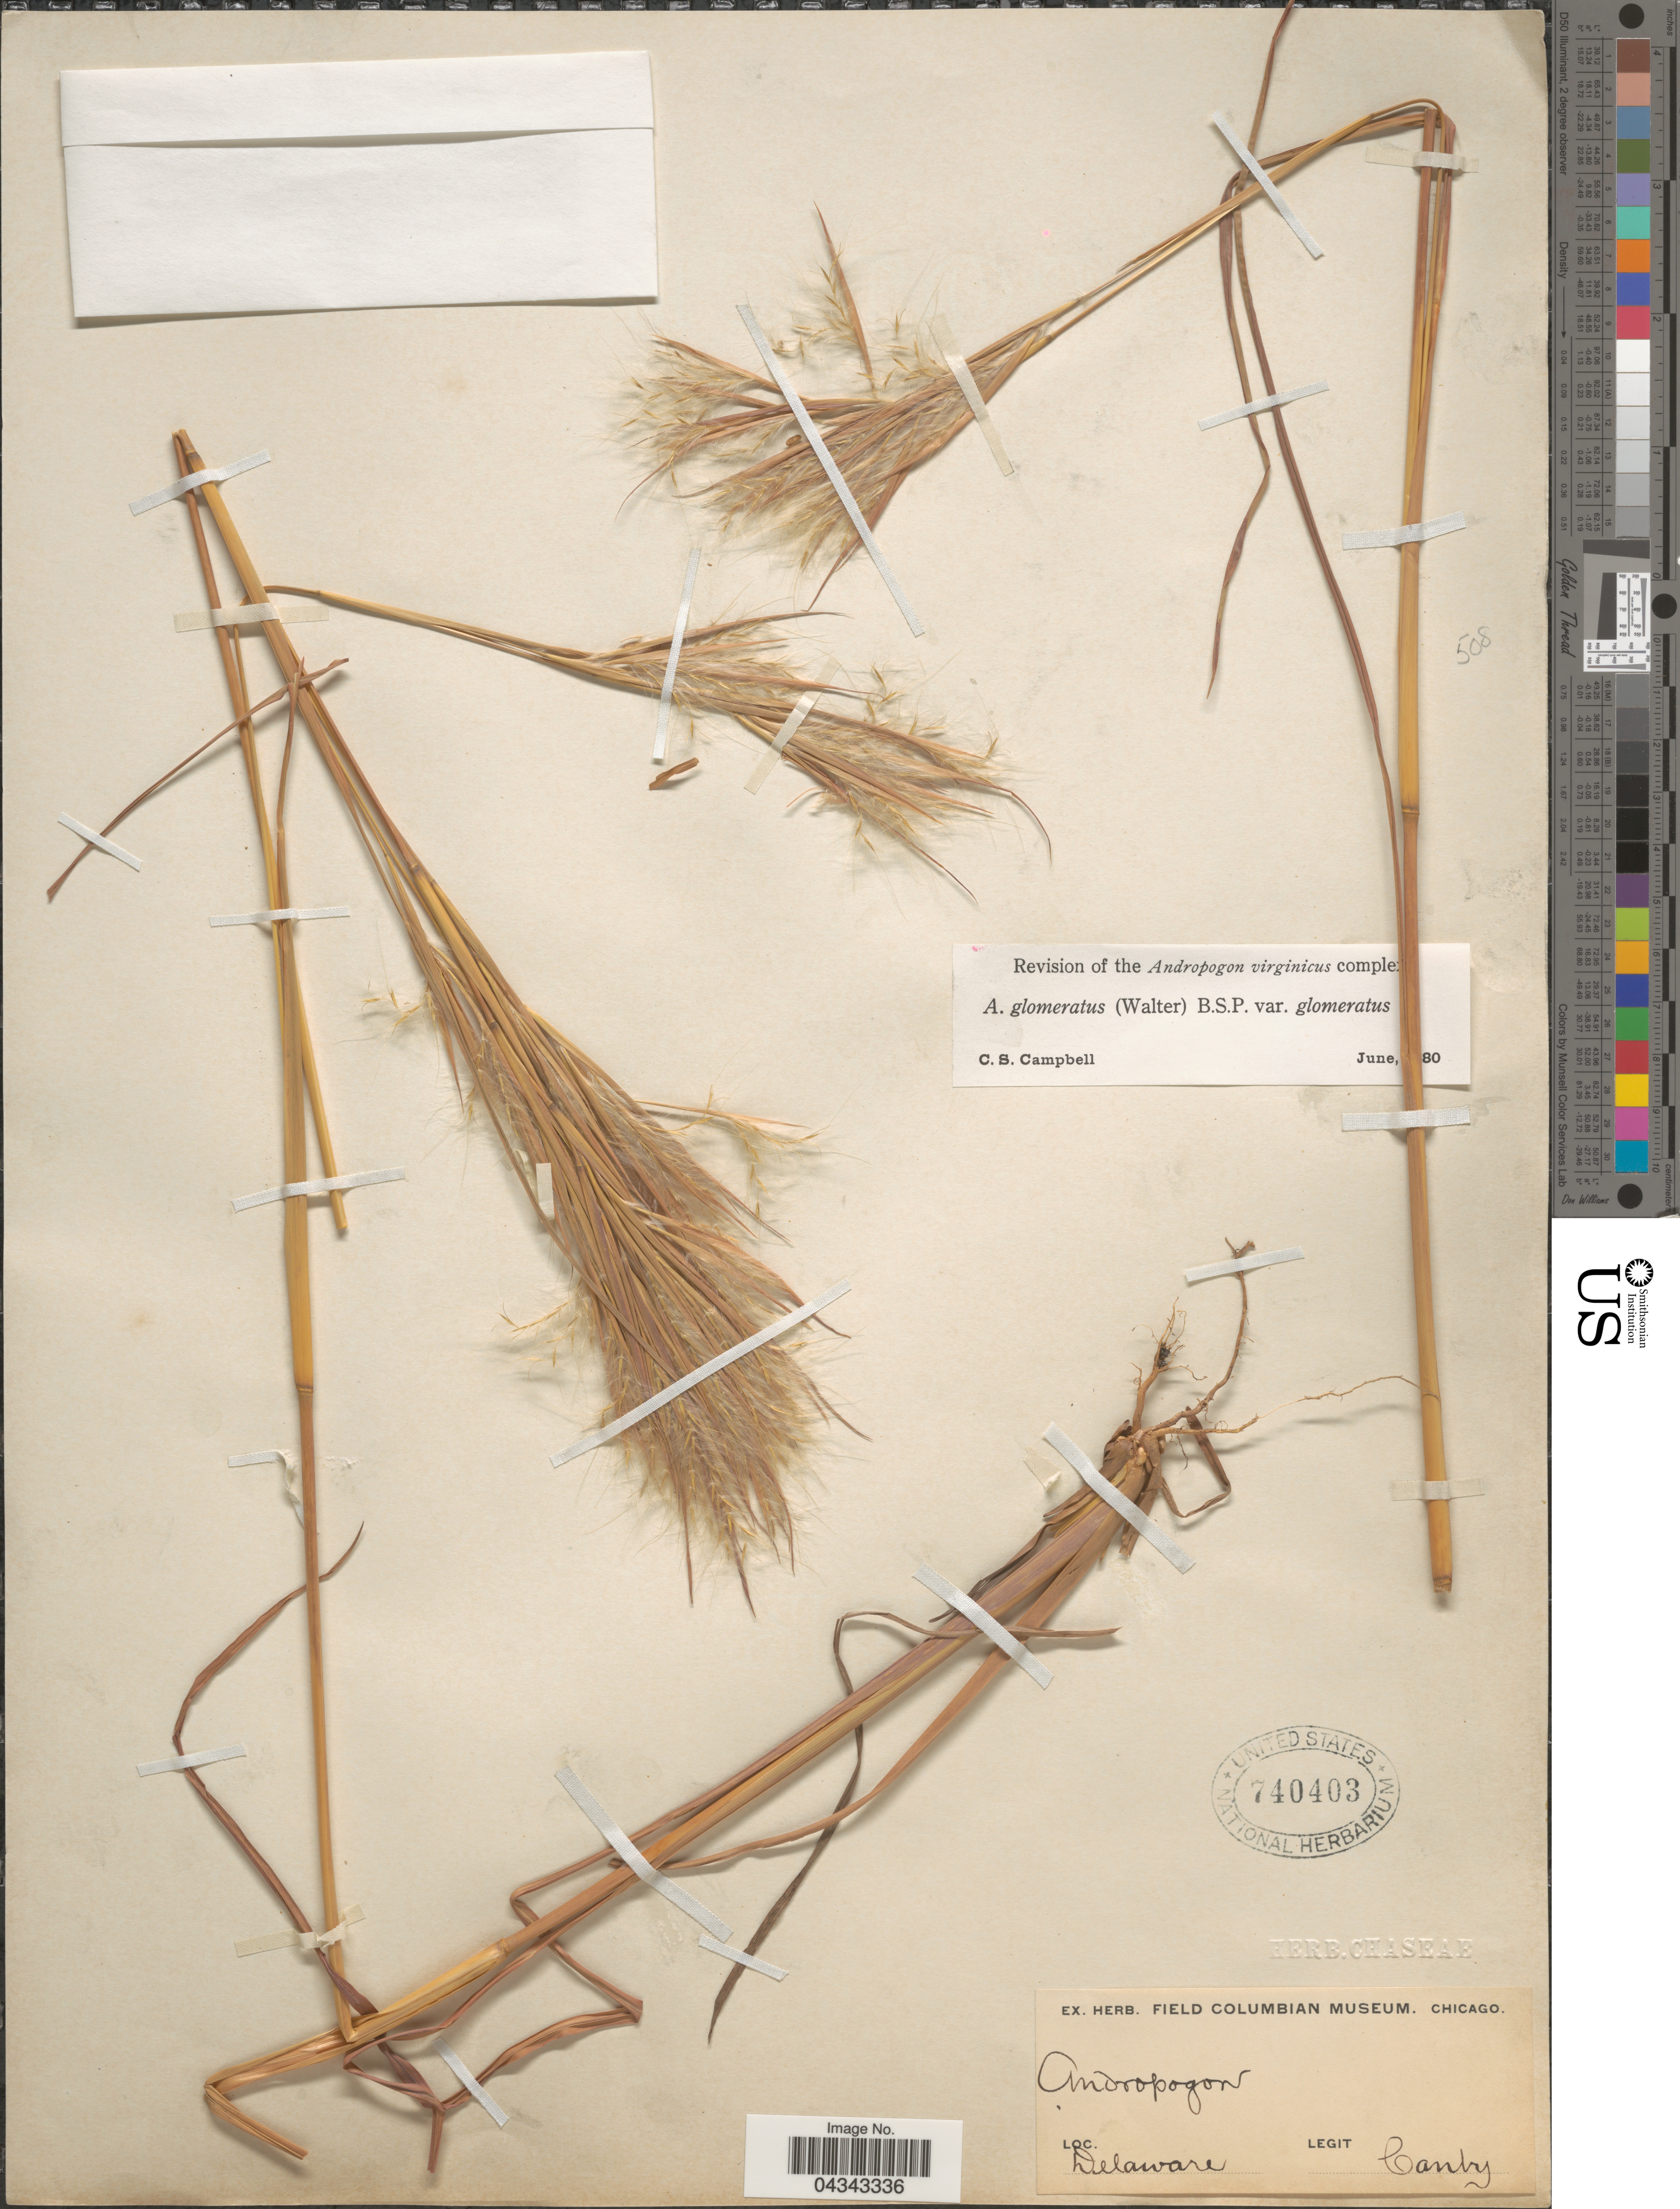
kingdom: Plantae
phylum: Tracheophyta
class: Liliopsida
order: Poales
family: Poaceae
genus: Andropogon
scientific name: Andropogon glomeratus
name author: (Walter) Britton, Stearns & Poggenb.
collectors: Canby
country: United States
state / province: Delaware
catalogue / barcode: US 740403